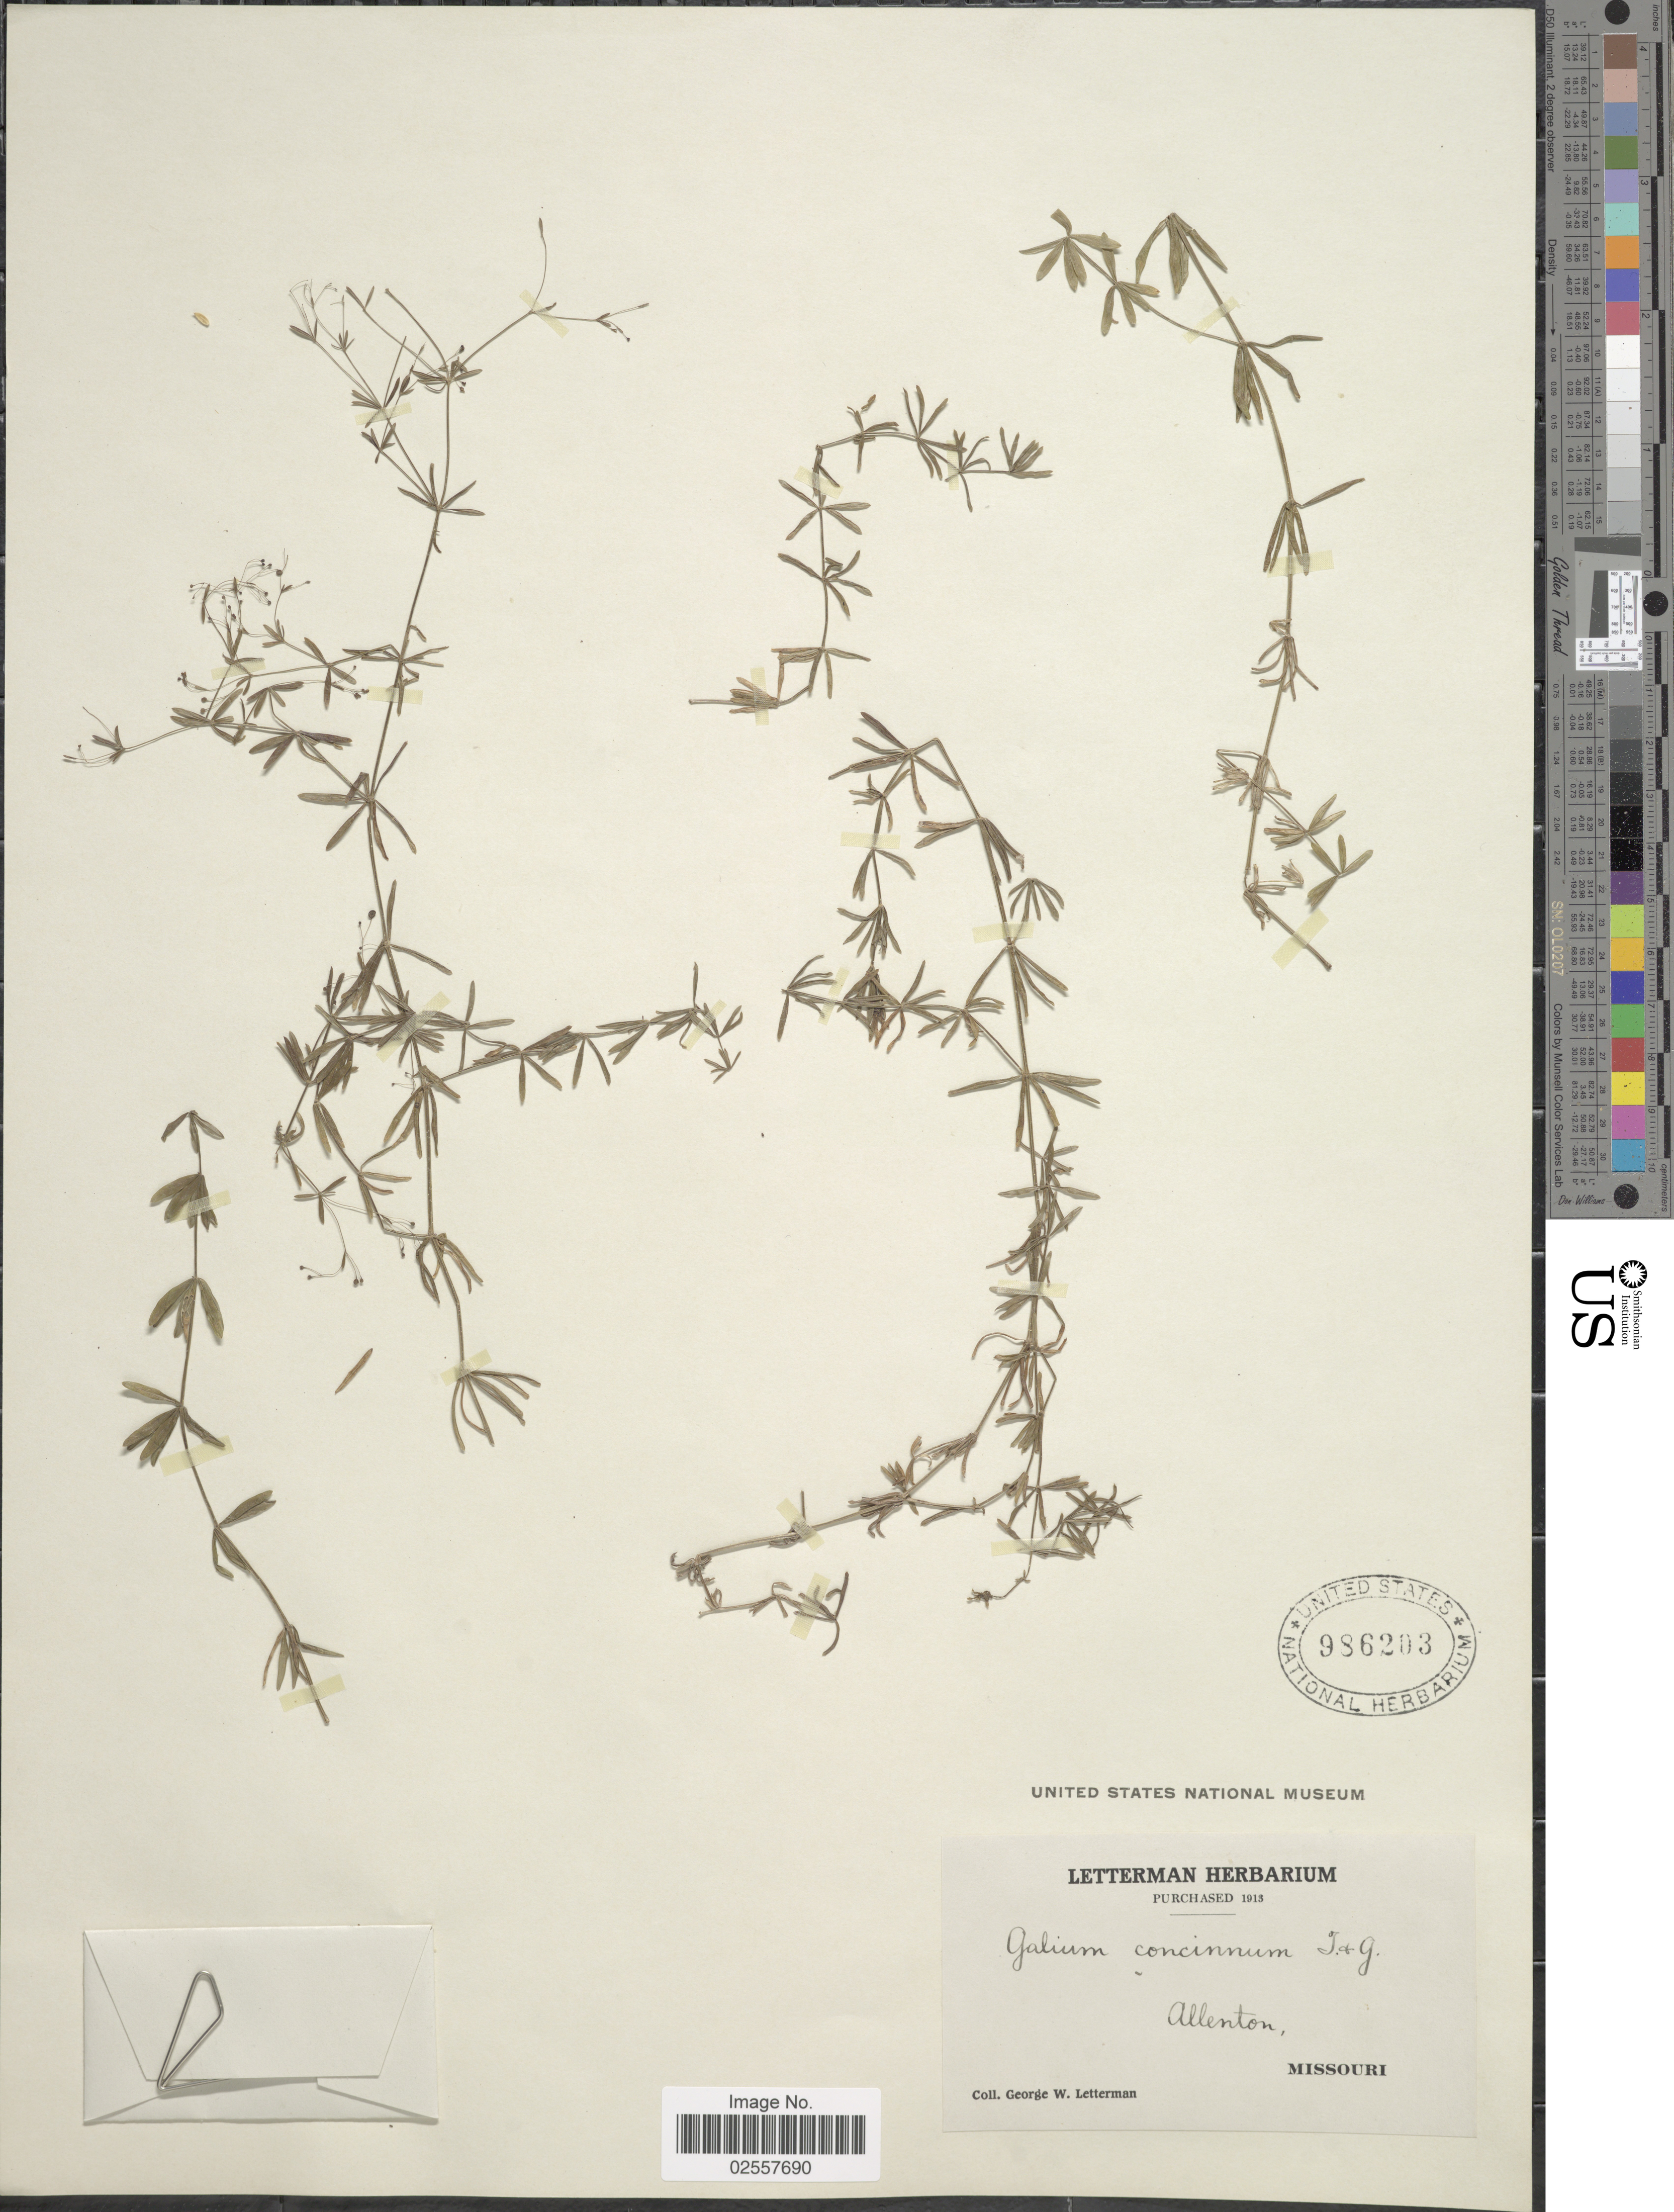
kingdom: Plantae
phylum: Tracheophyta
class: Magnoliopsida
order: Gentianales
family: Rubiaceae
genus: Galium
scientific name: Galium concinnum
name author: Torr. & A. Gray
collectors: G. W. Letterman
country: United States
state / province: Missouri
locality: Allenton.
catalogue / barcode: US 986203